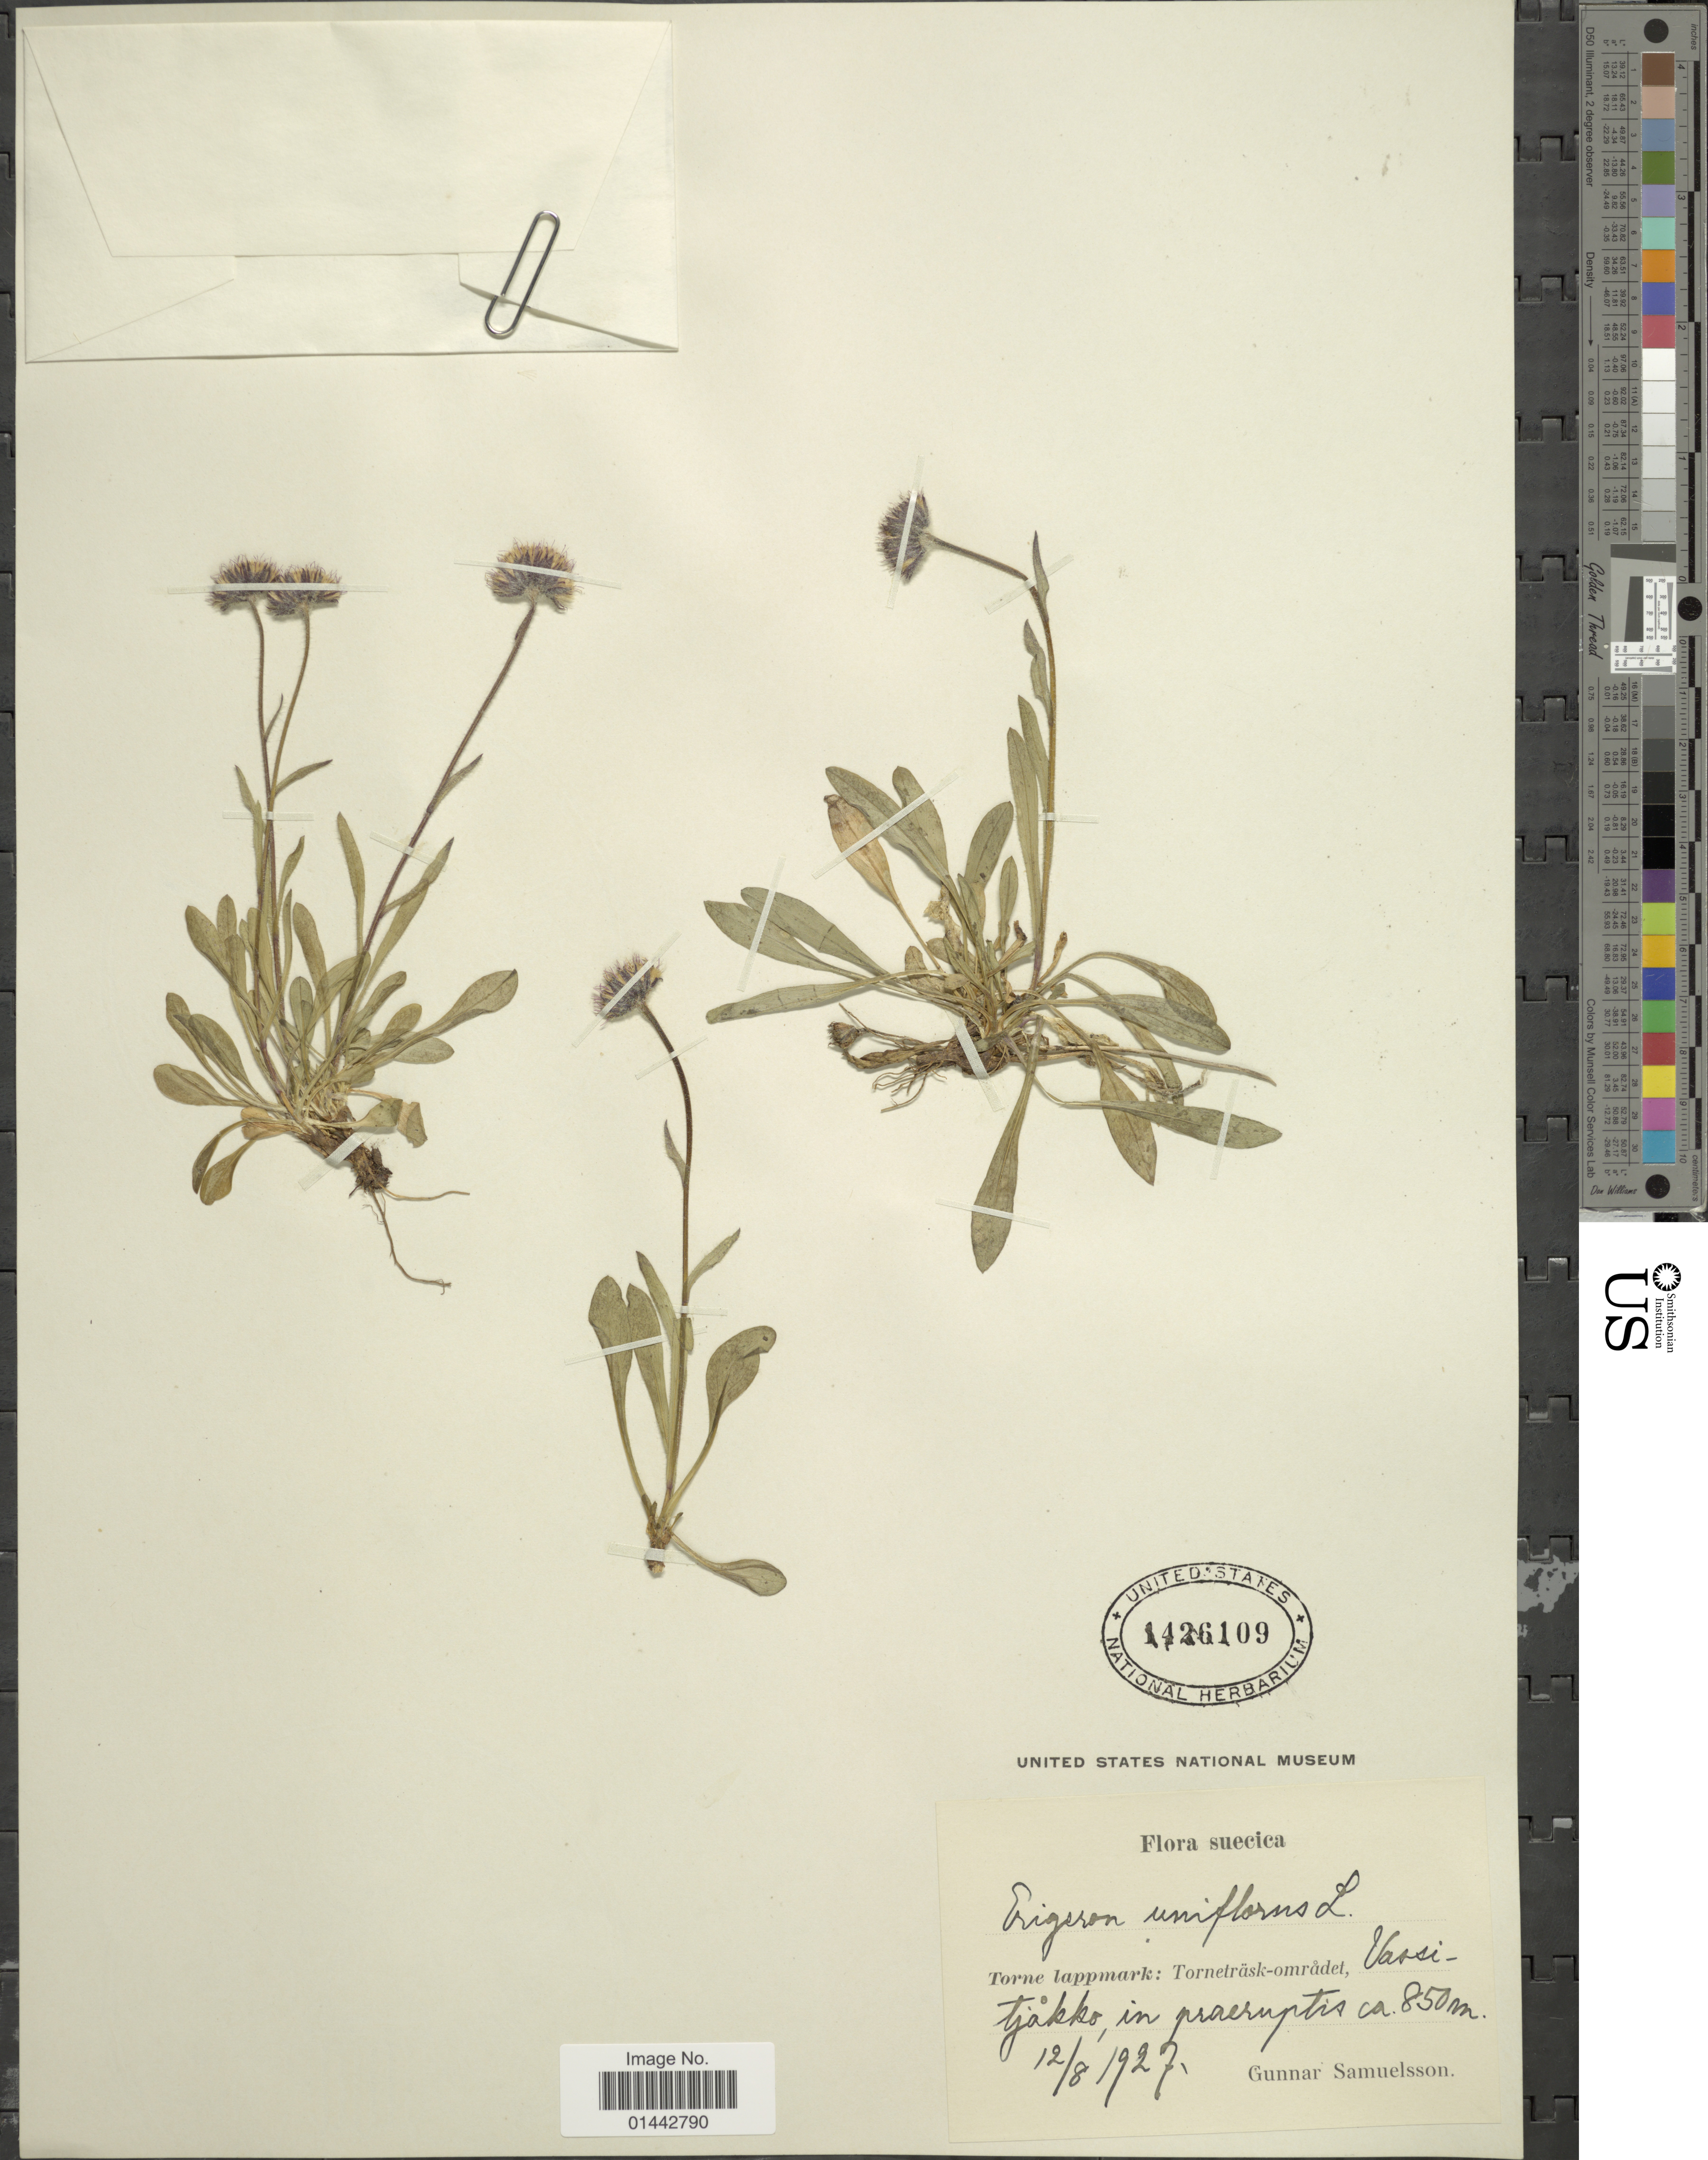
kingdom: Plantae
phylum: Tracheophyta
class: Magnoliopsida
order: Asterales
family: Asteraceae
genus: Erigeron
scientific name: Erigeron uniflorus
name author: L.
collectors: G. Samuelsson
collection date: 1927-08-12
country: Sweden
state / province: Norrbotten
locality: Torne lappmark: Torneträsk-omradet, Vassitjakko, in praeruptis.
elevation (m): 850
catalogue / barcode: US 1426109